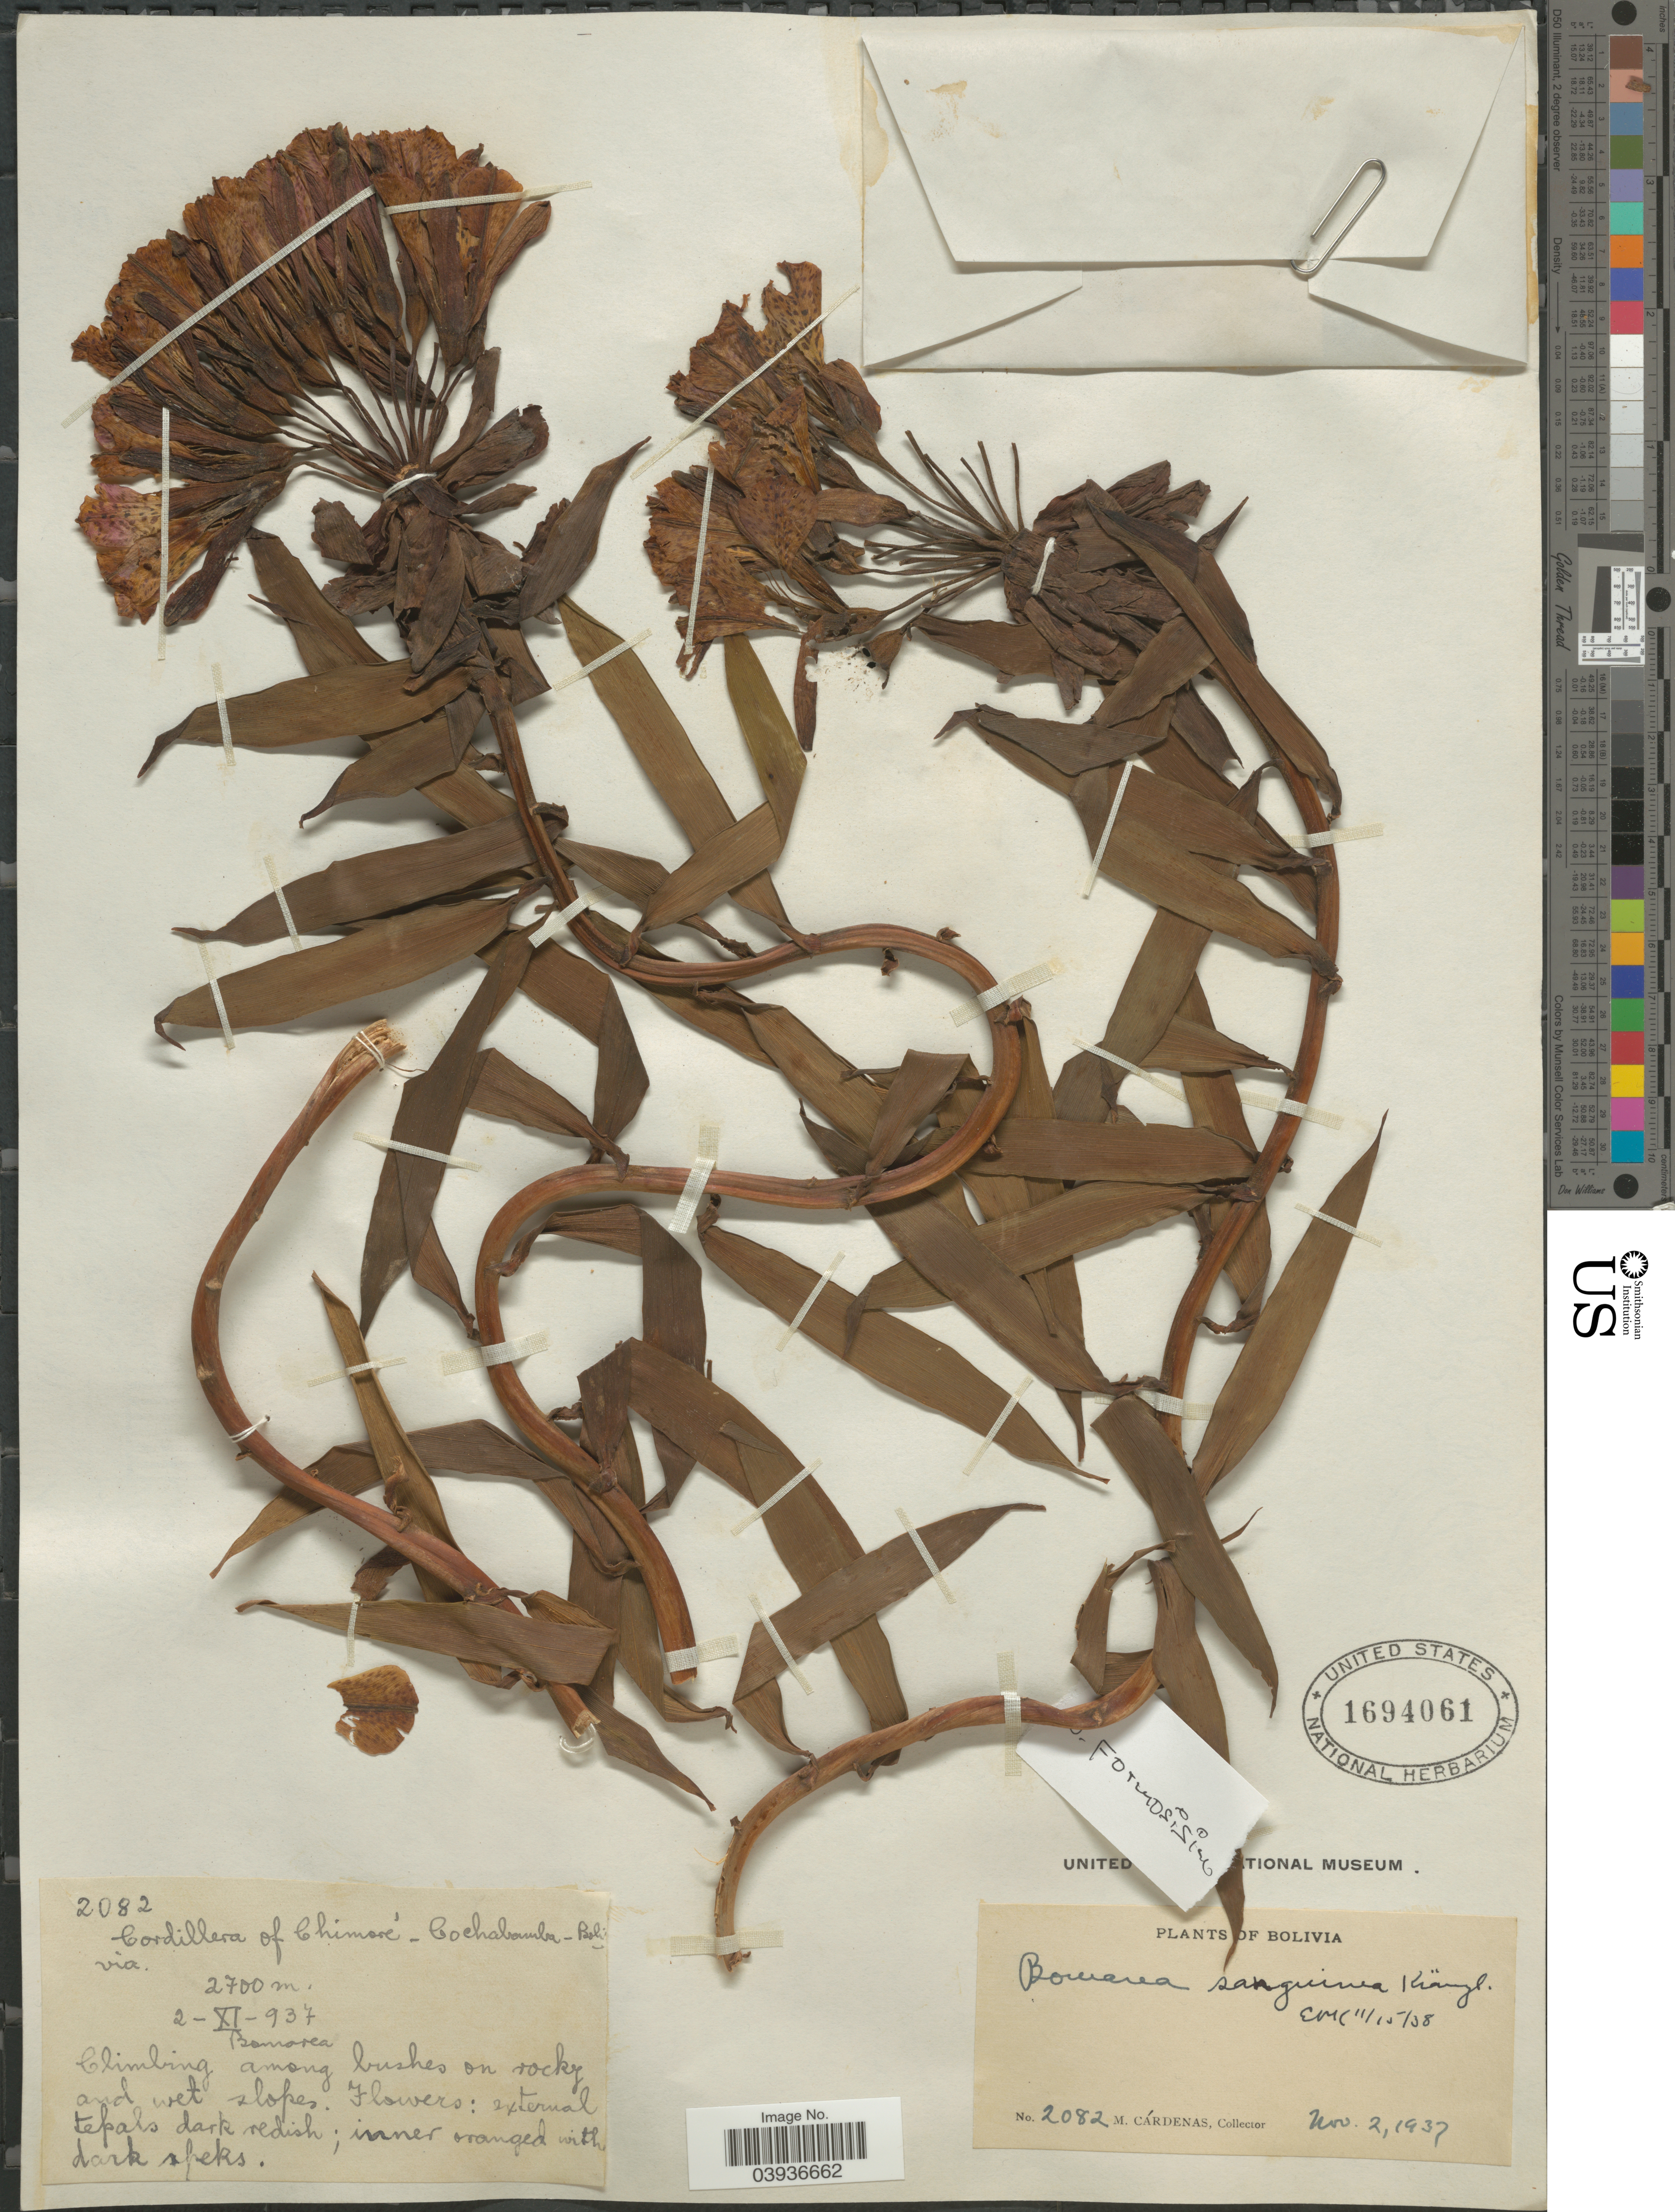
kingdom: Plantae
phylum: Tracheophyta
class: Liliopsida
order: Liliales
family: Alstroemeriaceae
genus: Bomarea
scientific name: Bomarea sp.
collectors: M. Cárdenas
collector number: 2082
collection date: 1937-11-02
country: Bolivia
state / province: Cochabamba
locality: Cordillera of Chimoré.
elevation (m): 2700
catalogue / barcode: US 1694061